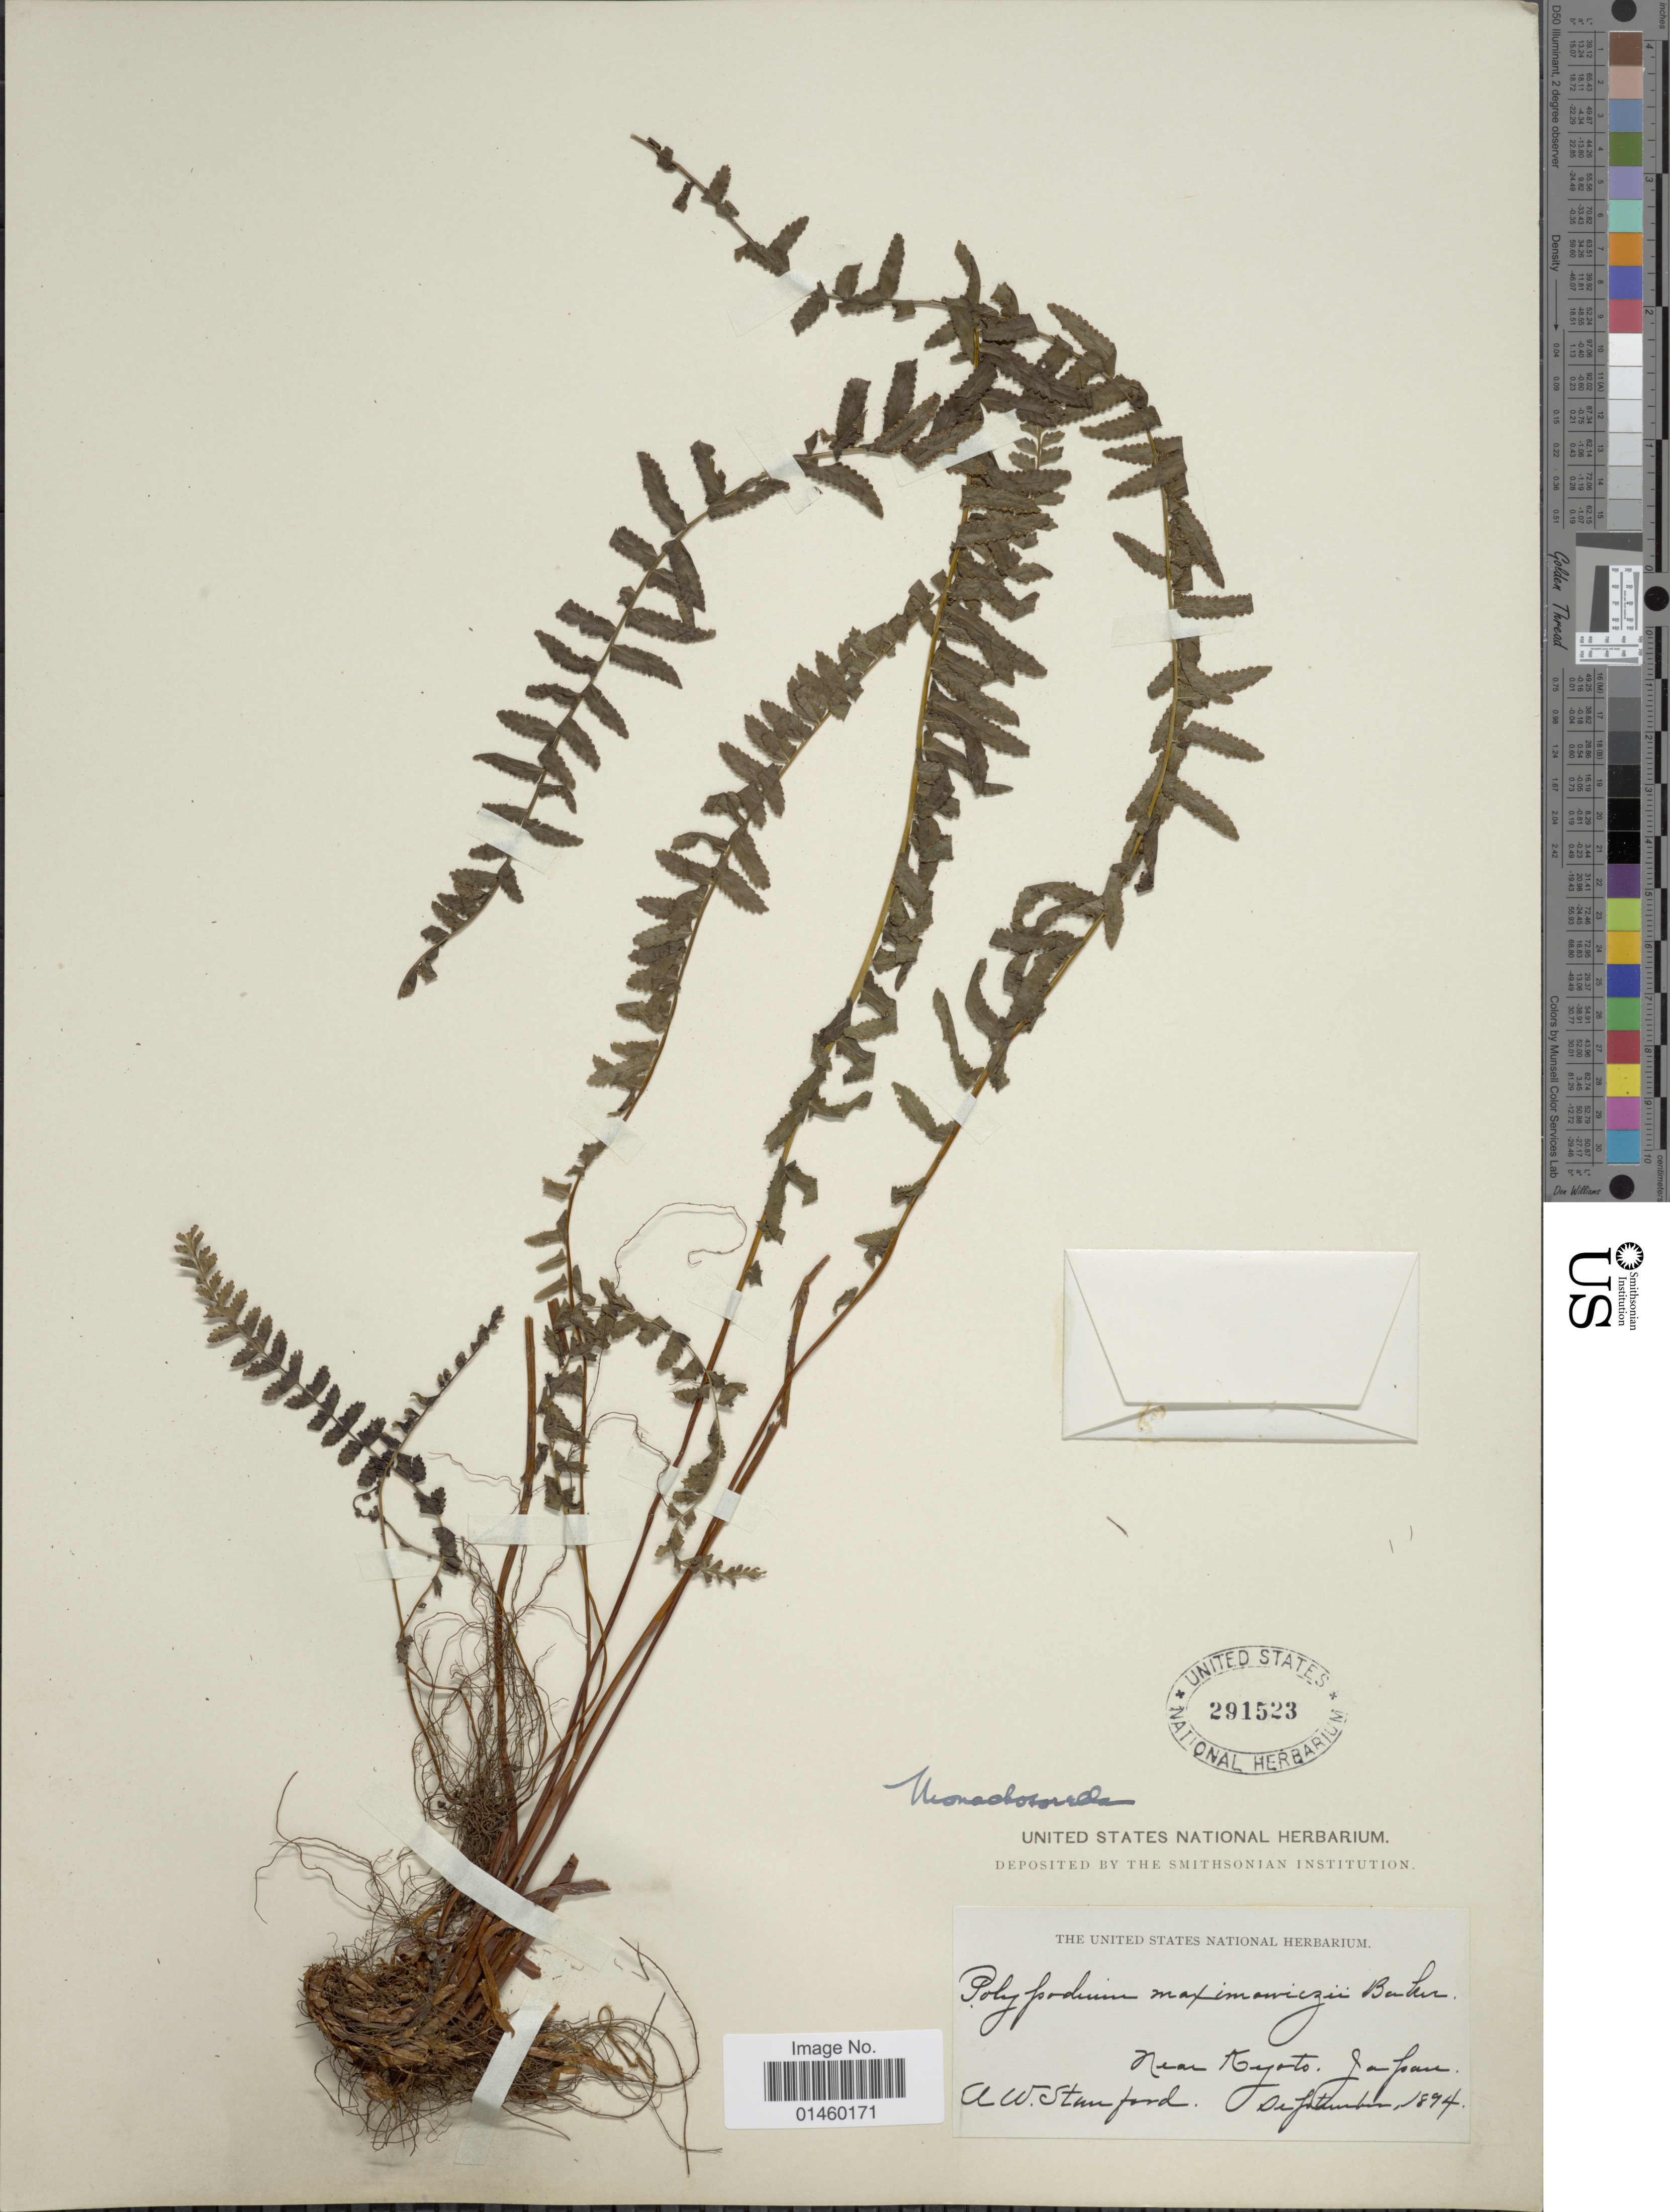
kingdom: Plantae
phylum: Tracheophyta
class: Polypodiopsida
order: Polypodiales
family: Dennstaedtiaceae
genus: Monachosorum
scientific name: Monachosorum maximowiczii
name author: (Baker) Hayata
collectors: A. Stunford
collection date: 1894-12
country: Japan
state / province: Kyoto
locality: Near Kyoto.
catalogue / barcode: US 291523